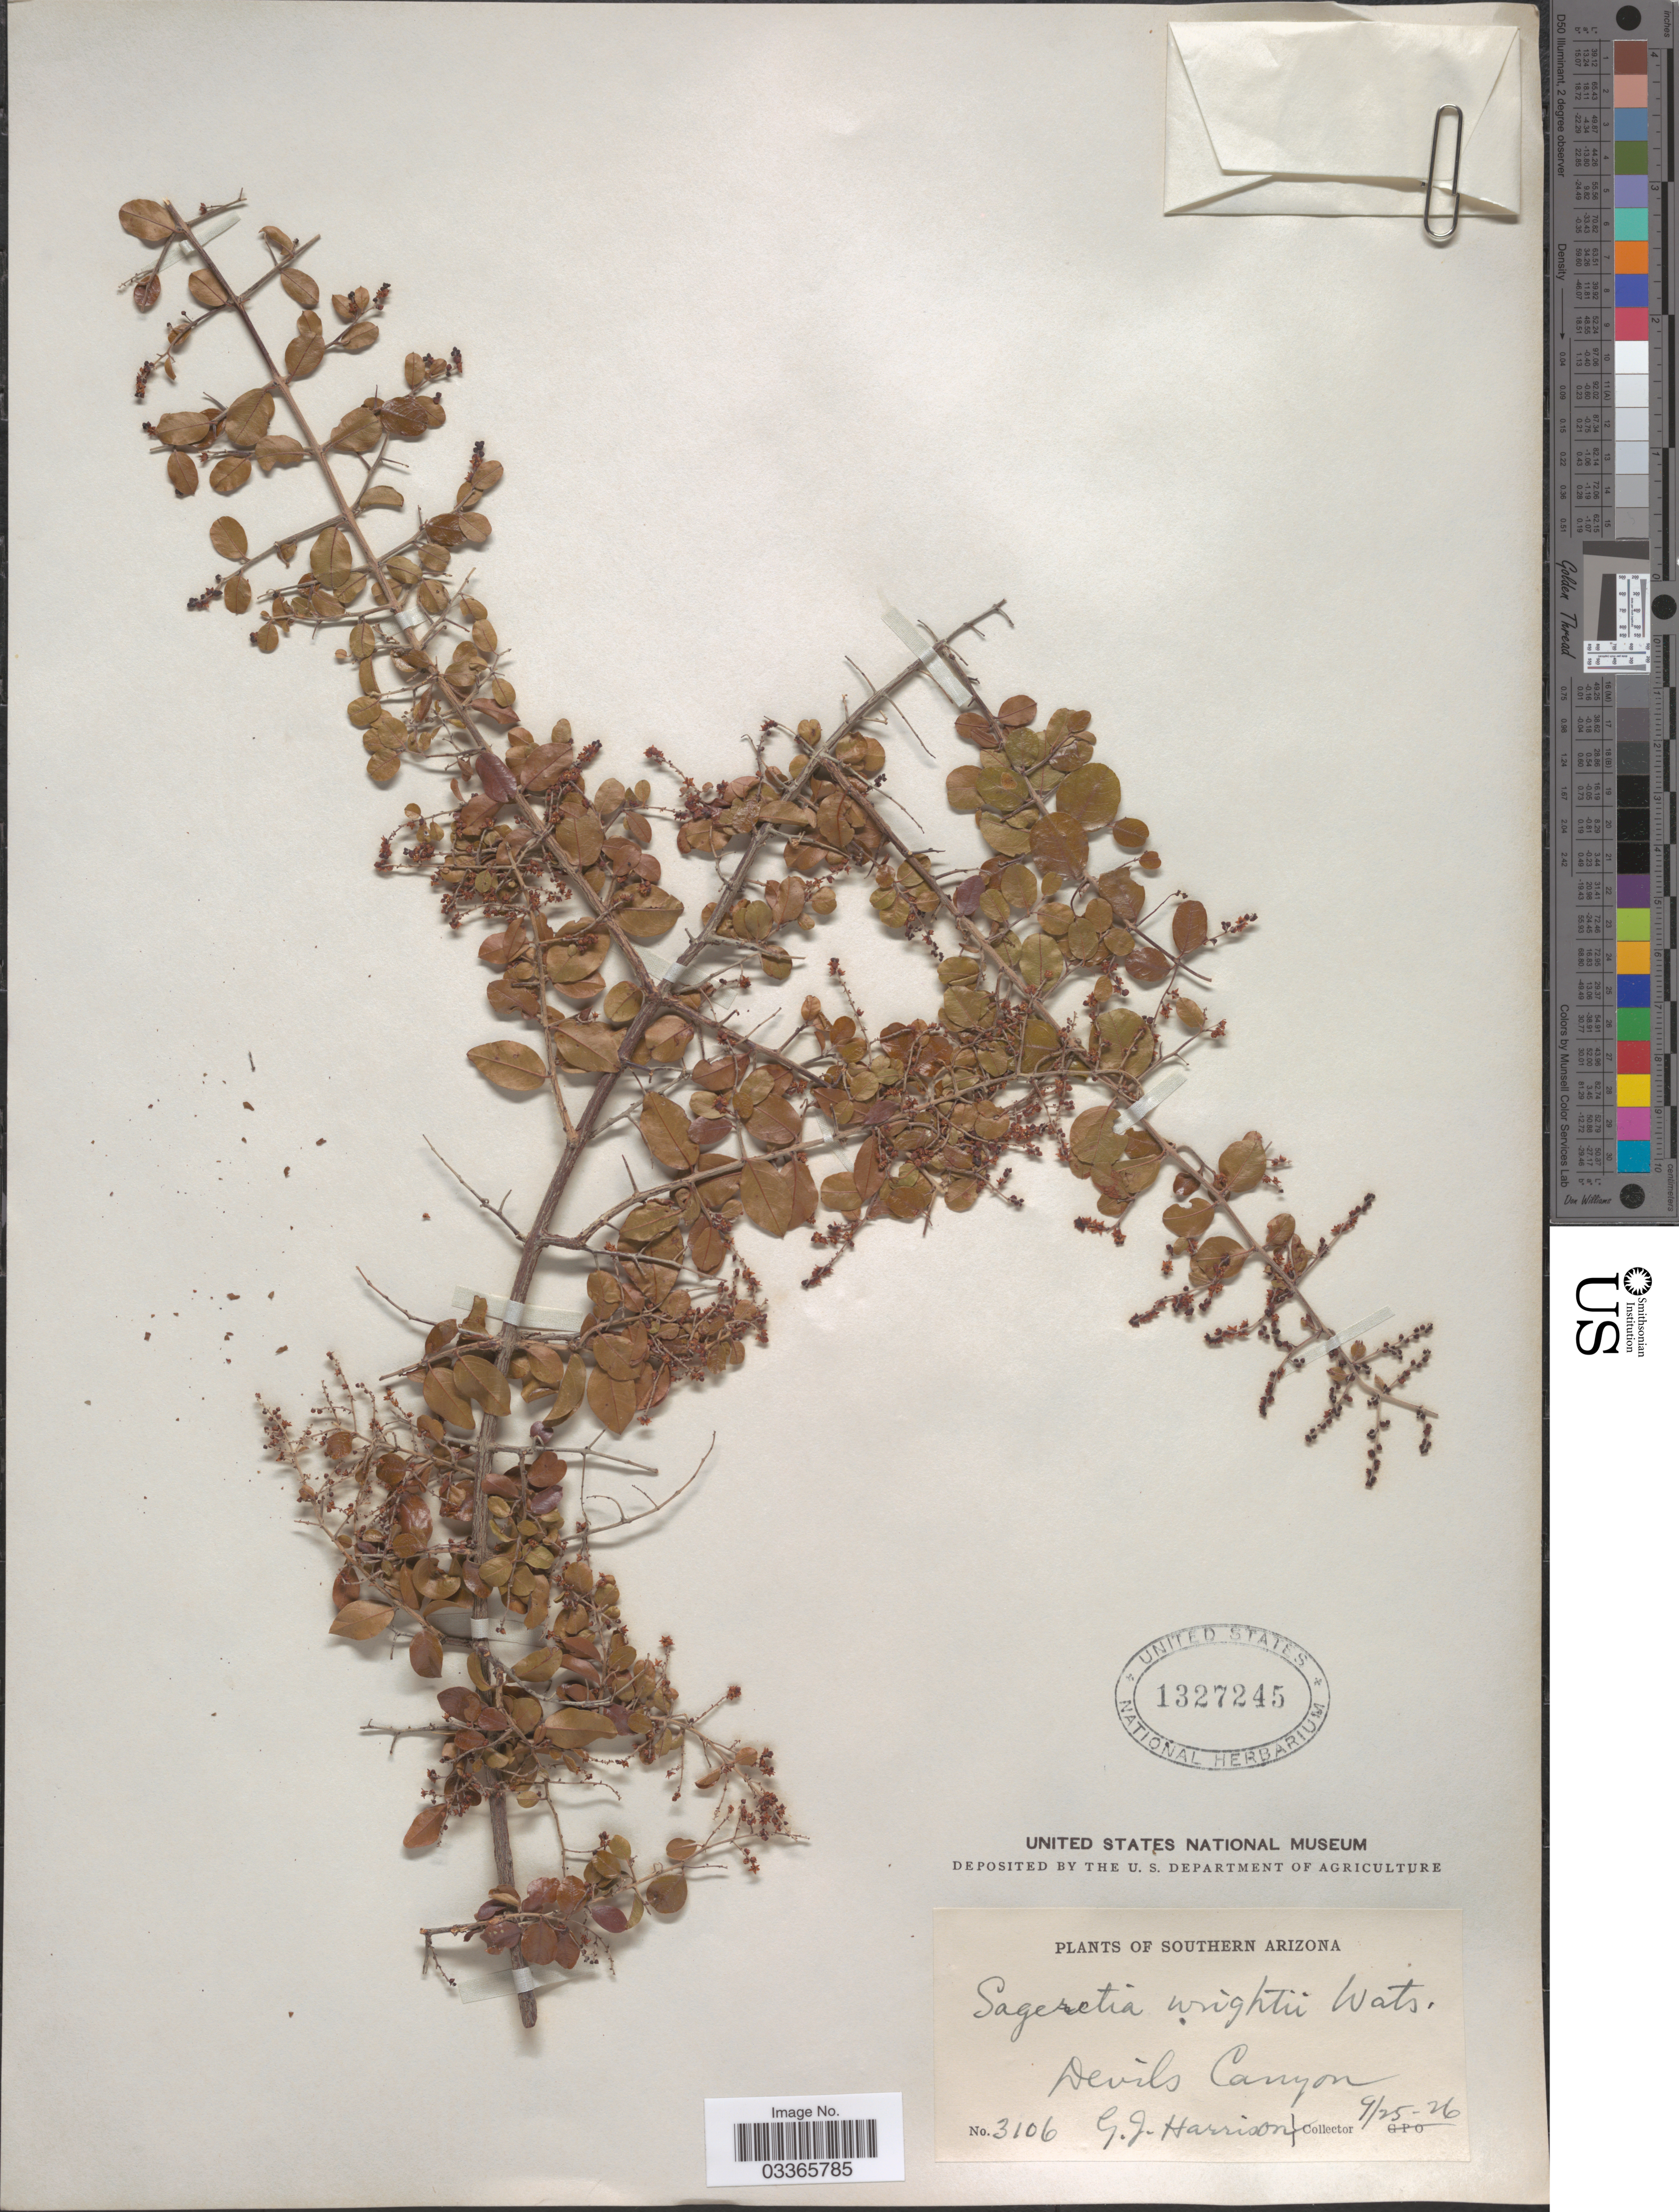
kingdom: Plantae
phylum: Tracheophyta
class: Magnoliopsida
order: Rosales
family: Rhamnaceae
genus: Sageretia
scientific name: Sageretia wrightii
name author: S. Watson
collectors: G. J. Harrison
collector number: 3106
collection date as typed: Transcribed d/m/y: 25/9/26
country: United States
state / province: Arizona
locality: Southern Arizona. Devils Canyon.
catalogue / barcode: US 1327245